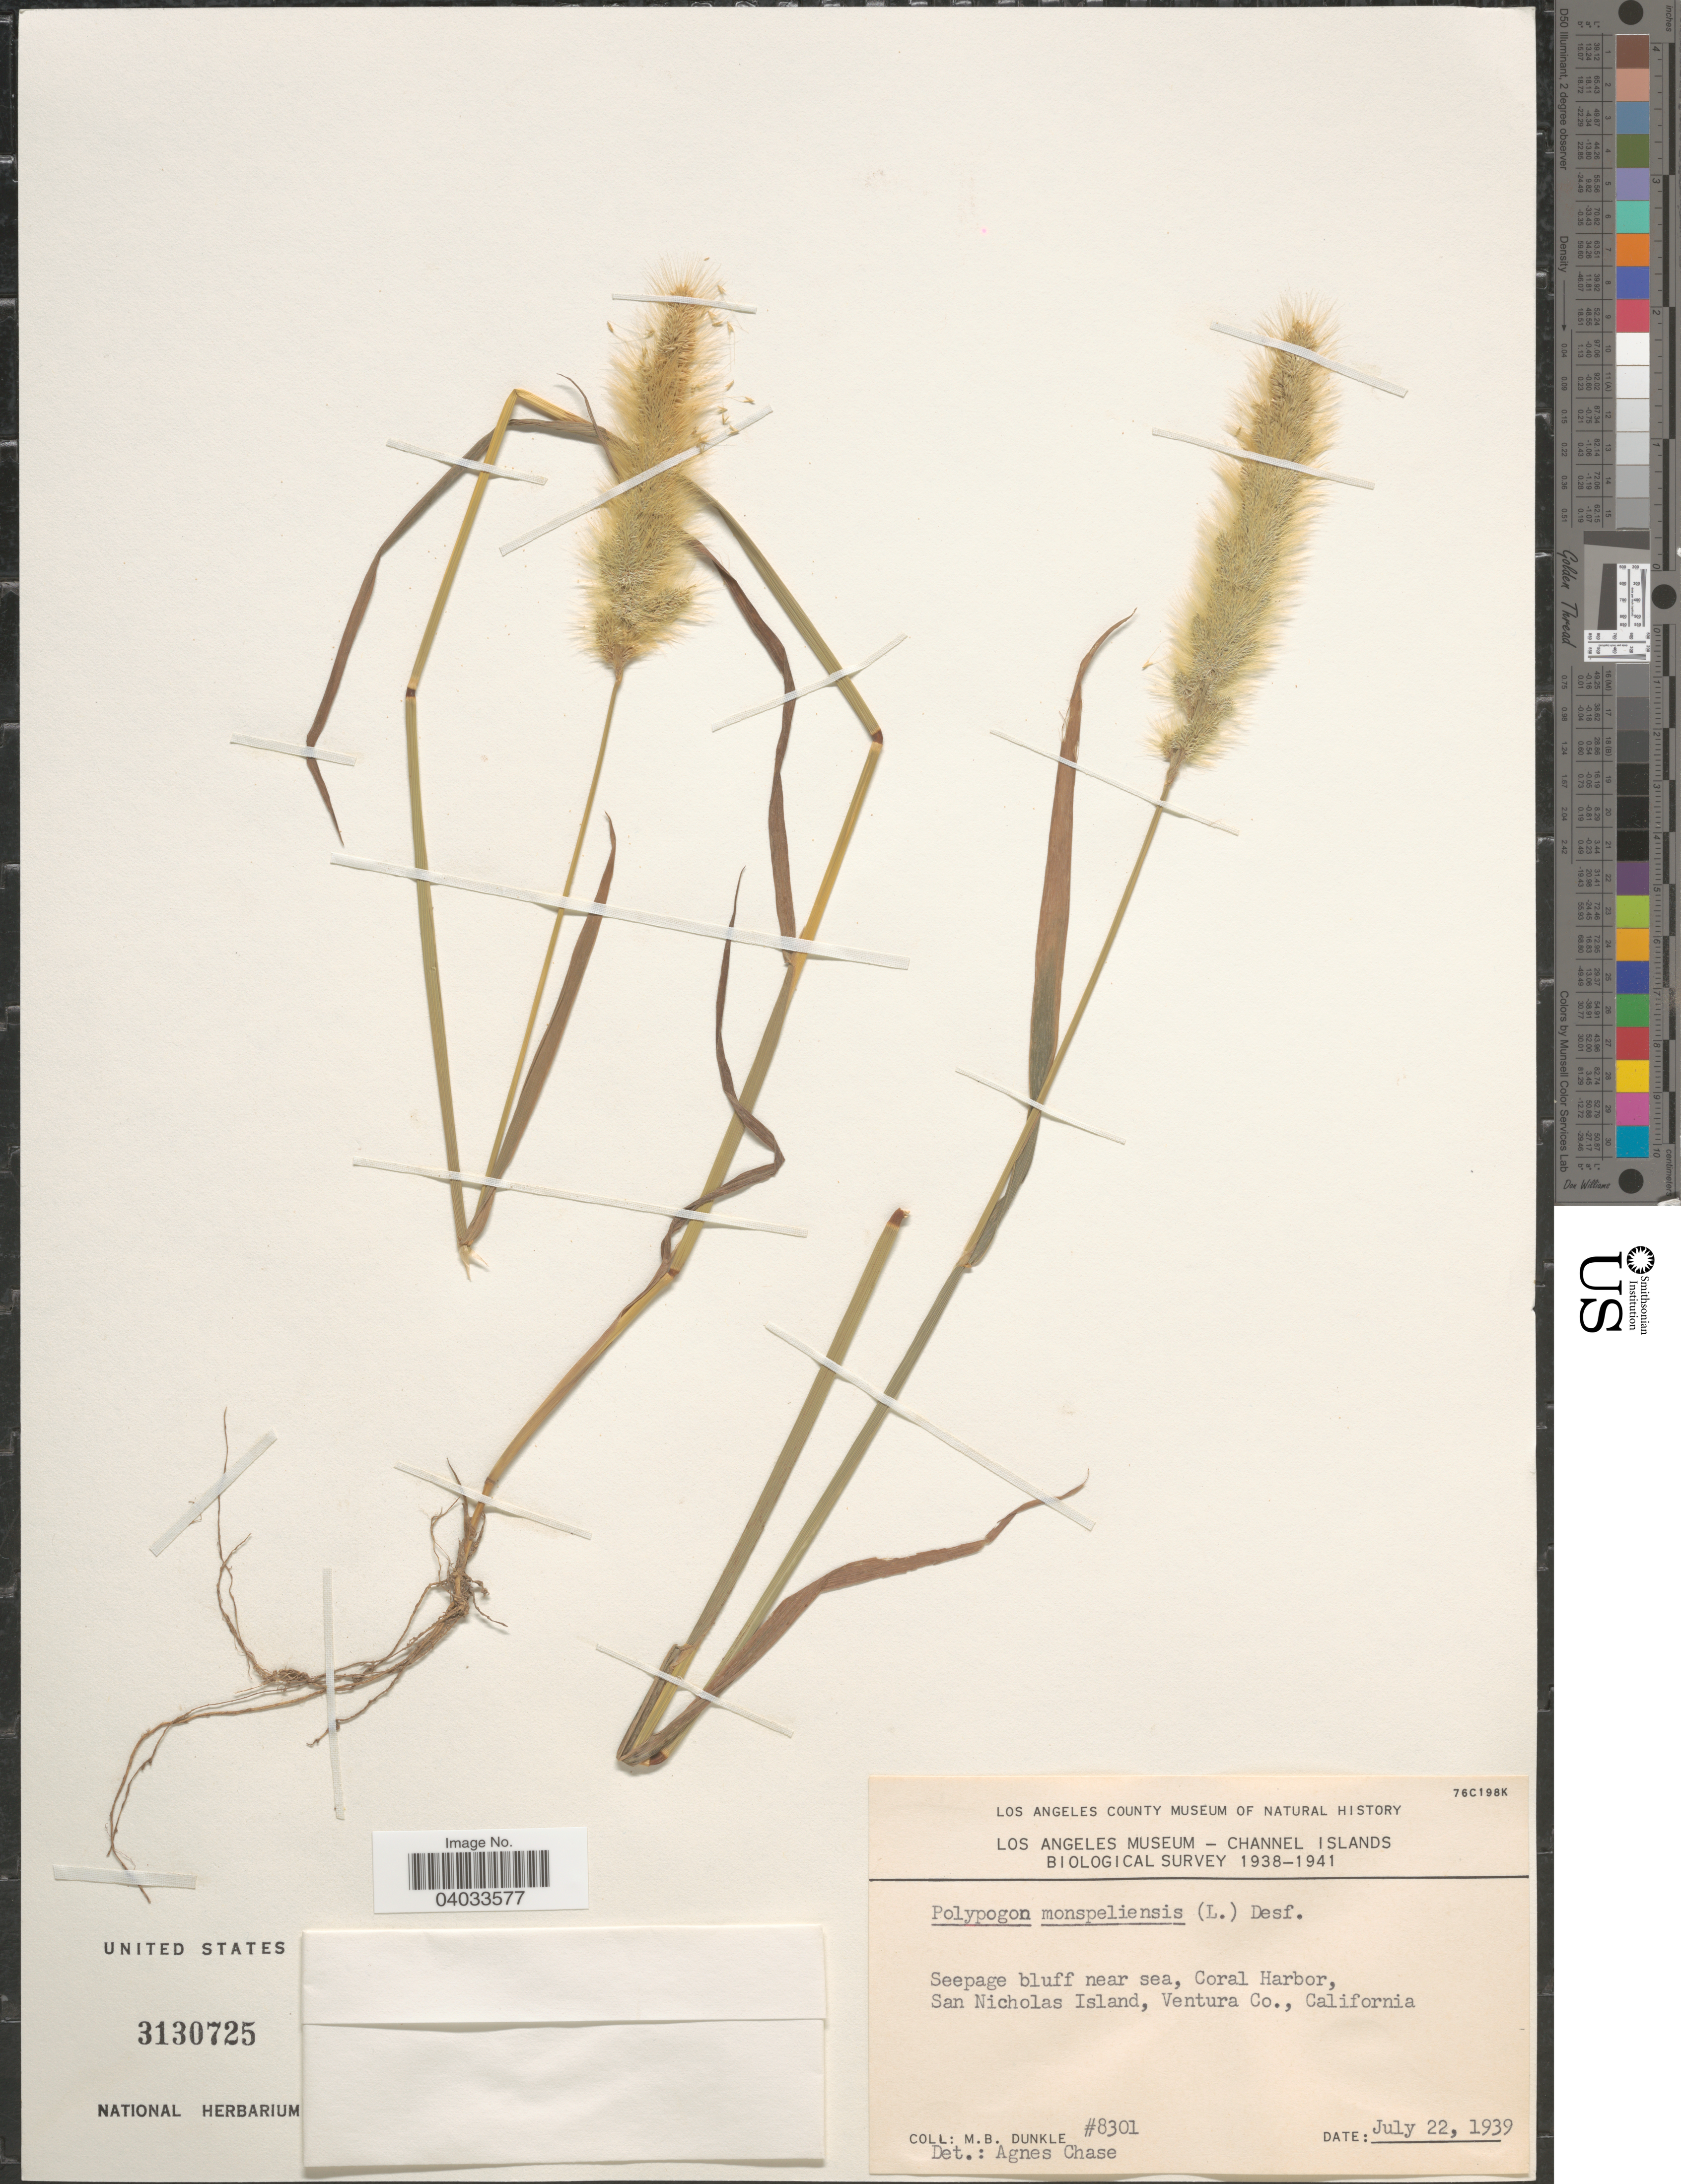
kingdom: Plantae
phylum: Tracheophyta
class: Liliopsida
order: Poales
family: Poaceae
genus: Polypogon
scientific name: Polypogon monspeliensis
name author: (L.) Desf.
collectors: M. Dunkle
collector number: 8301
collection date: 1939-07-22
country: United States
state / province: California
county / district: Ventura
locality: Seepage bluff near sea, Coral Harbor, San Nicholas Island, Ventura Co.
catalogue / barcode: US 3130725